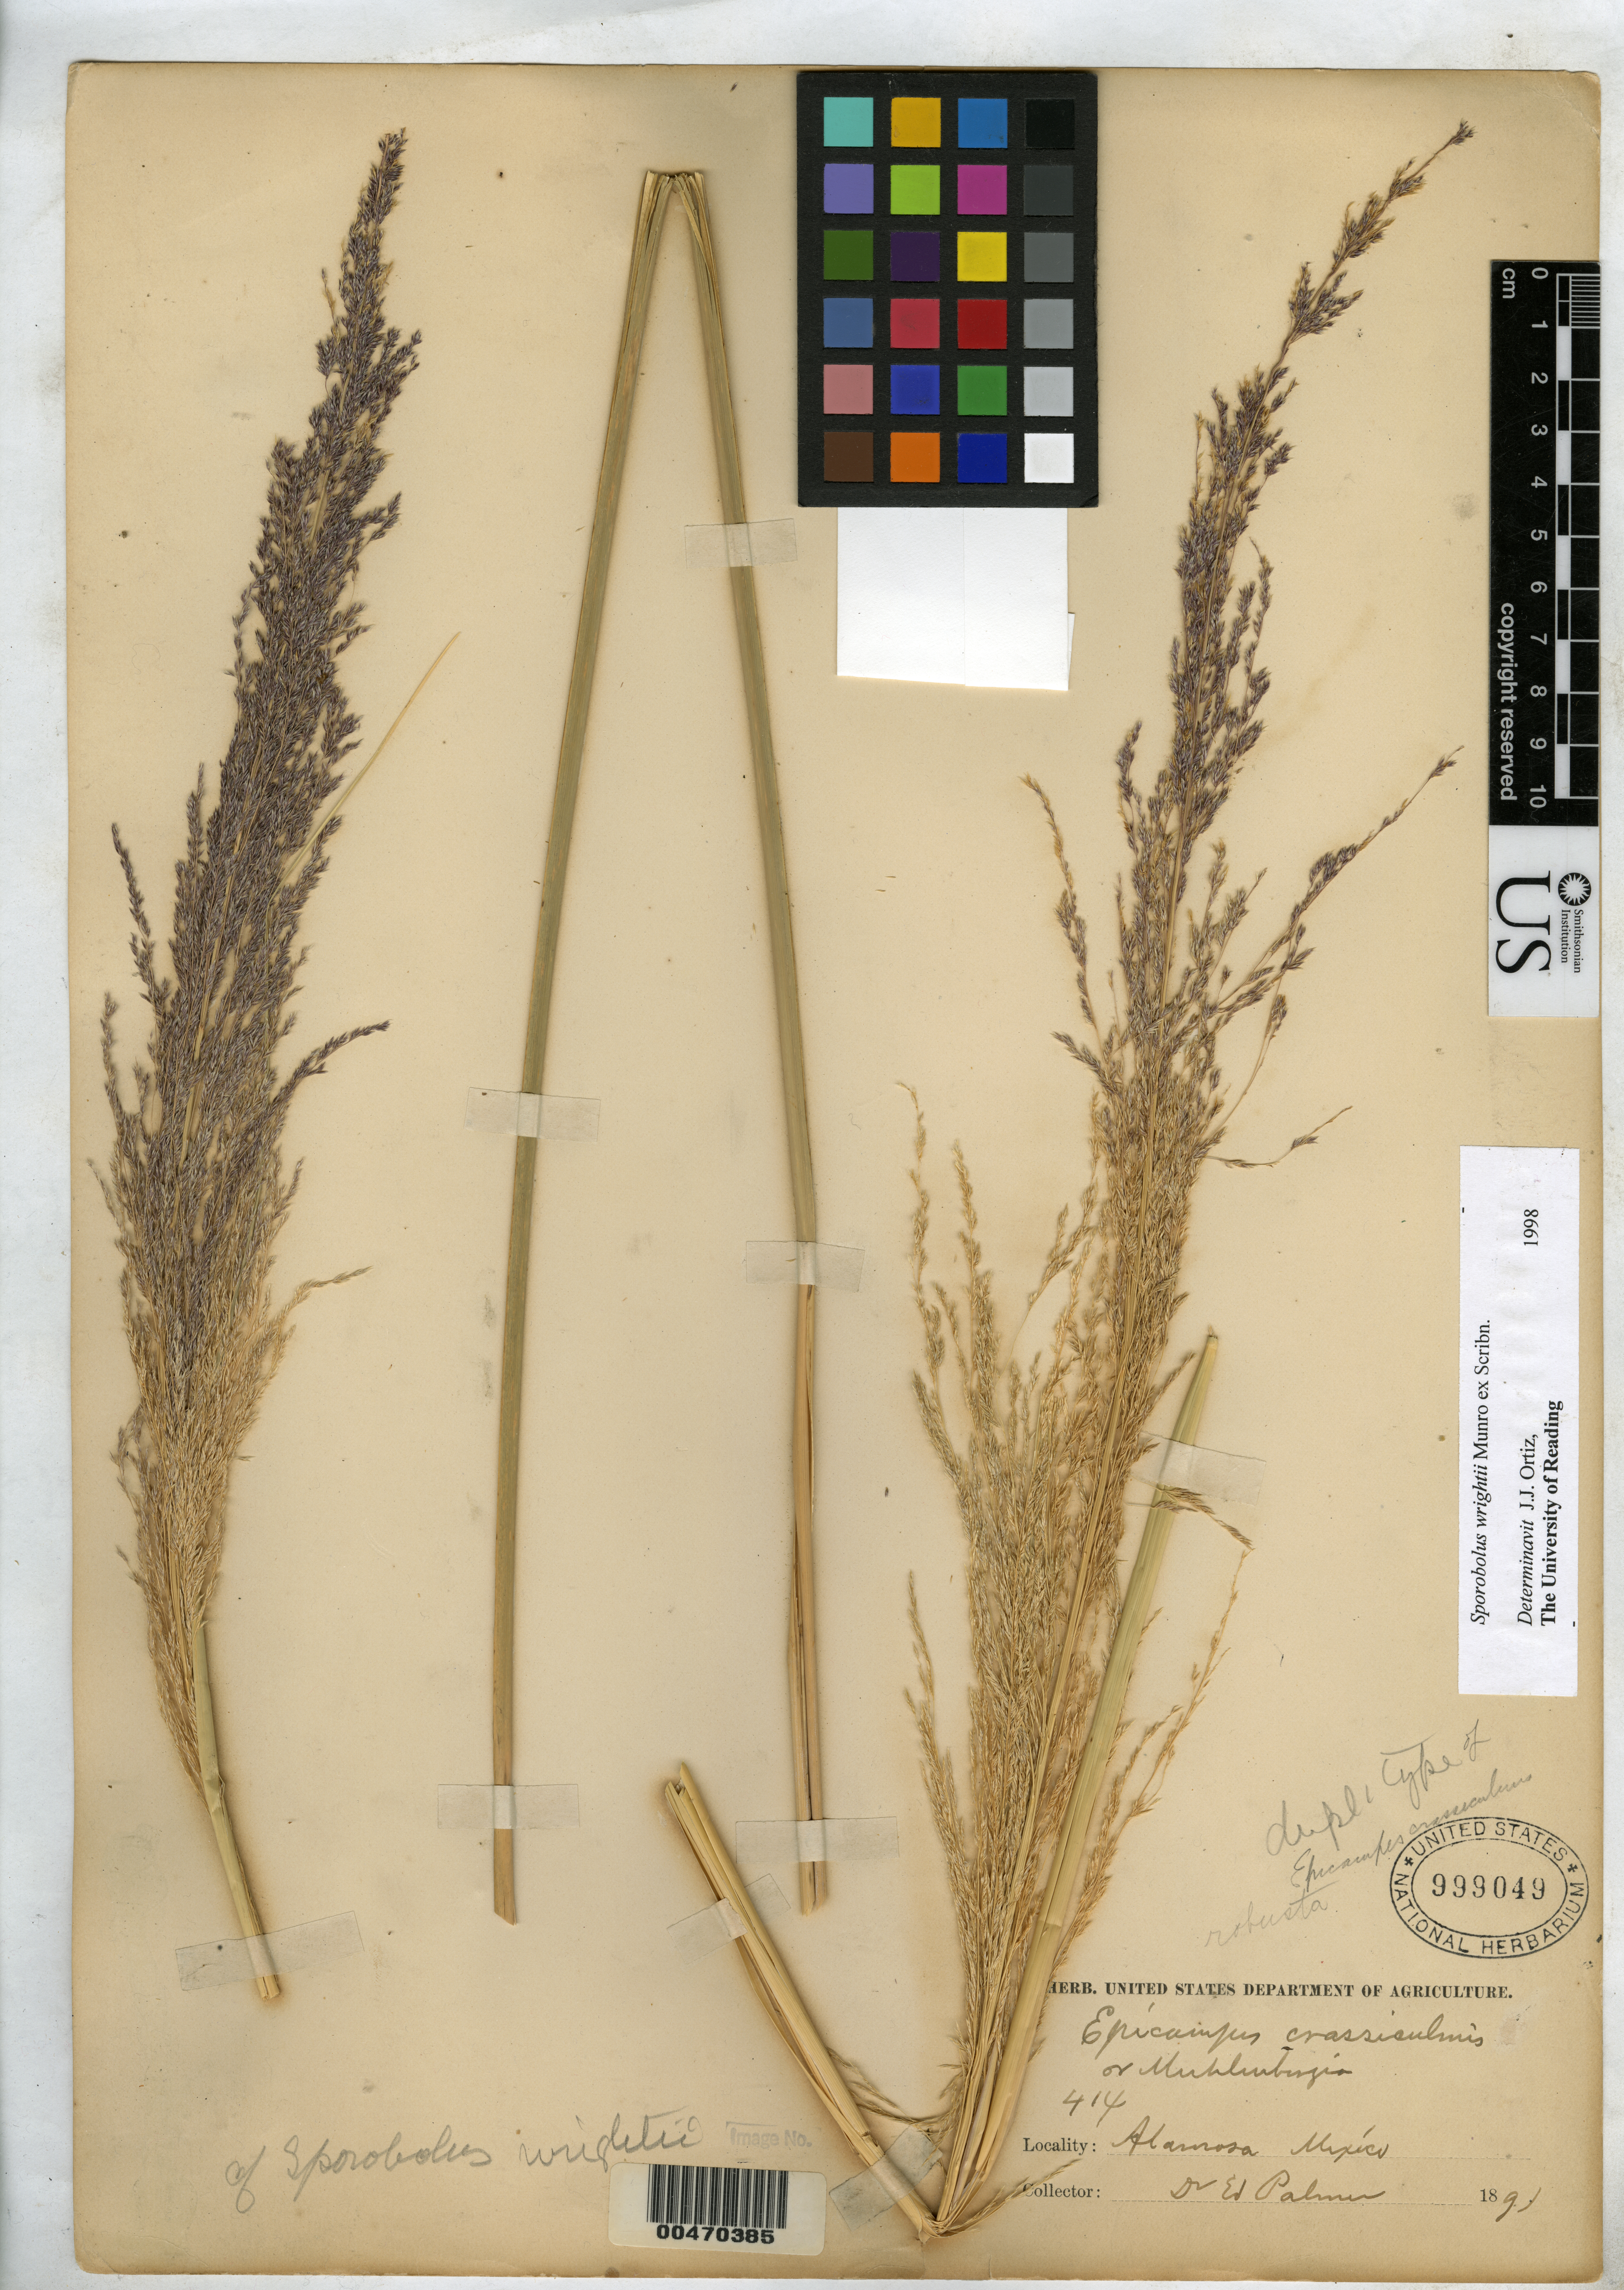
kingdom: Plantae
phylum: Tracheophyta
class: Liliopsida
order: Poales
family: Poaceae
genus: Epicampes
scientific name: Epicampes crassiculmis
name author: Piper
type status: Isotype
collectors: E. Palmer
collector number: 414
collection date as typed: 1891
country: Mexico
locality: Alamosa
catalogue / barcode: US 999049